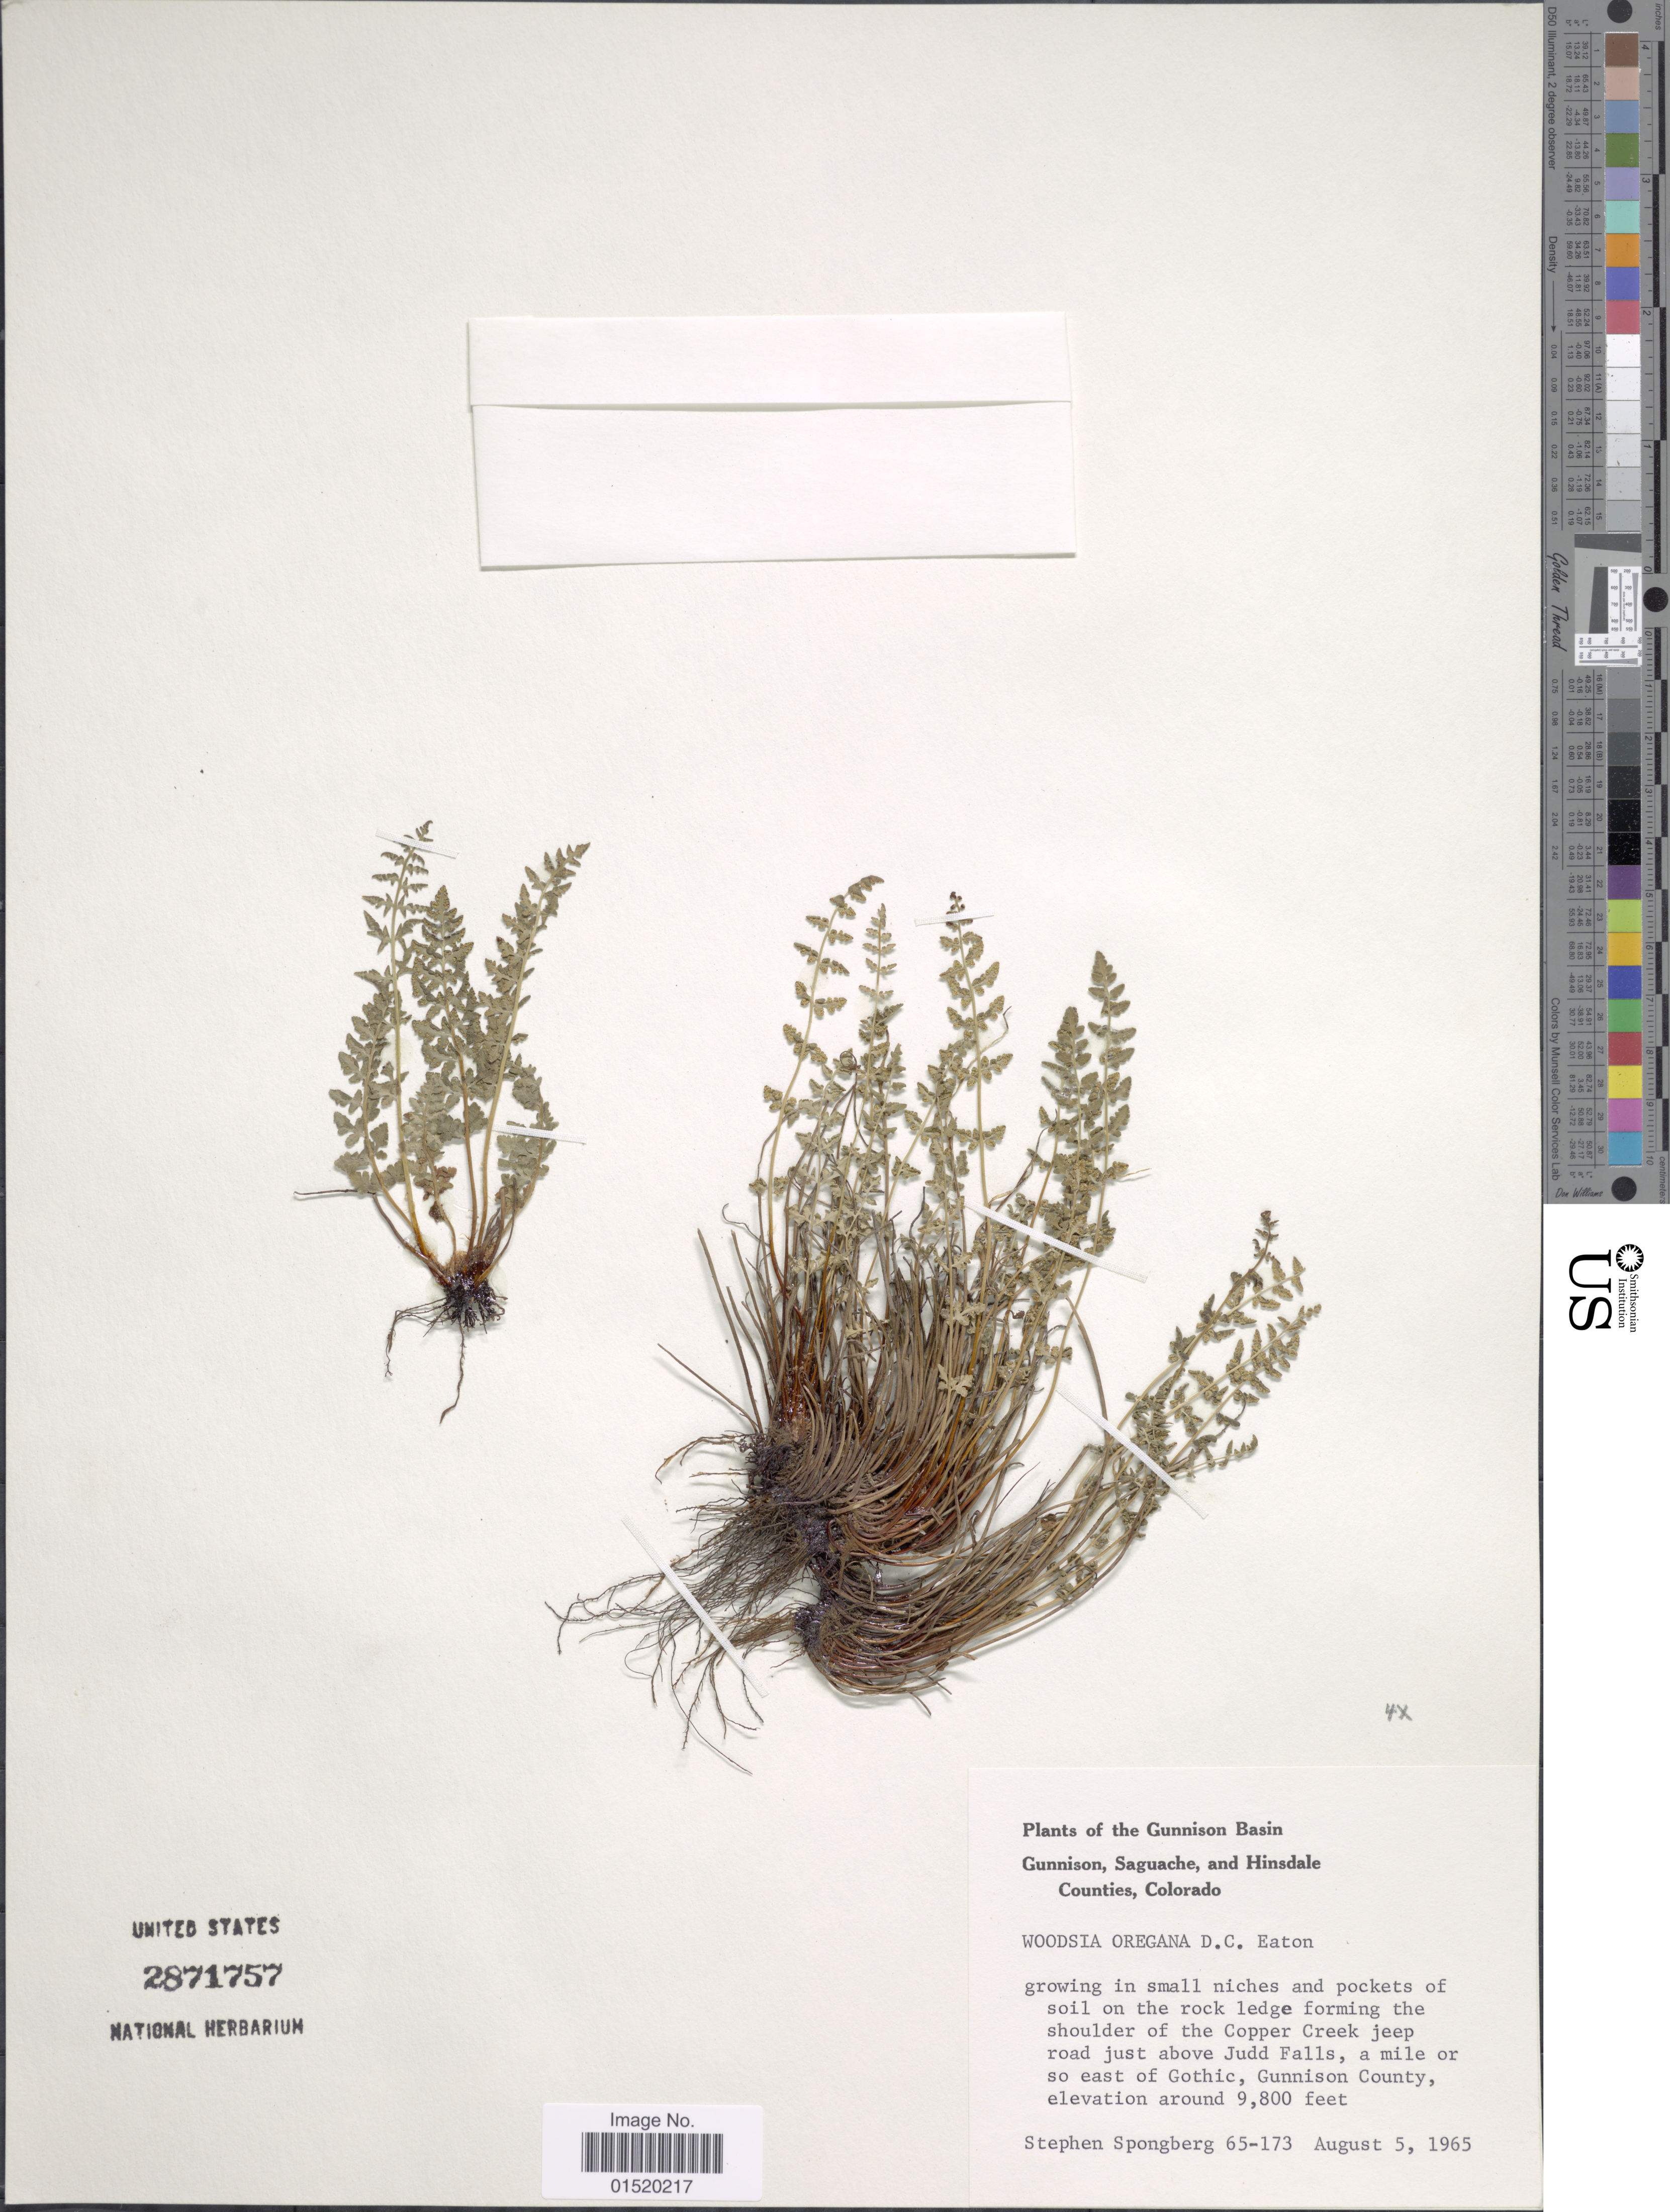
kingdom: Plantae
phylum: Tracheophyta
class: Polypodiopsida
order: Polypodiales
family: Woodsiaceae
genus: Woodsia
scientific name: Woodsia oregana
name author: D.C. Eaton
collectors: S. A.Spongberg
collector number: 65-173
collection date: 1965-08-05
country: United States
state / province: Colorado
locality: The Gunnison Basin, Gunnison, Saguache, and Hinsdale Counties, on the rock ledge forming the shoulder of the Copper Creek jeep road just above Judd Falls, a mile or si east of Gothic, Gunnison County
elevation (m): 2987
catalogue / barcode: US 2871757